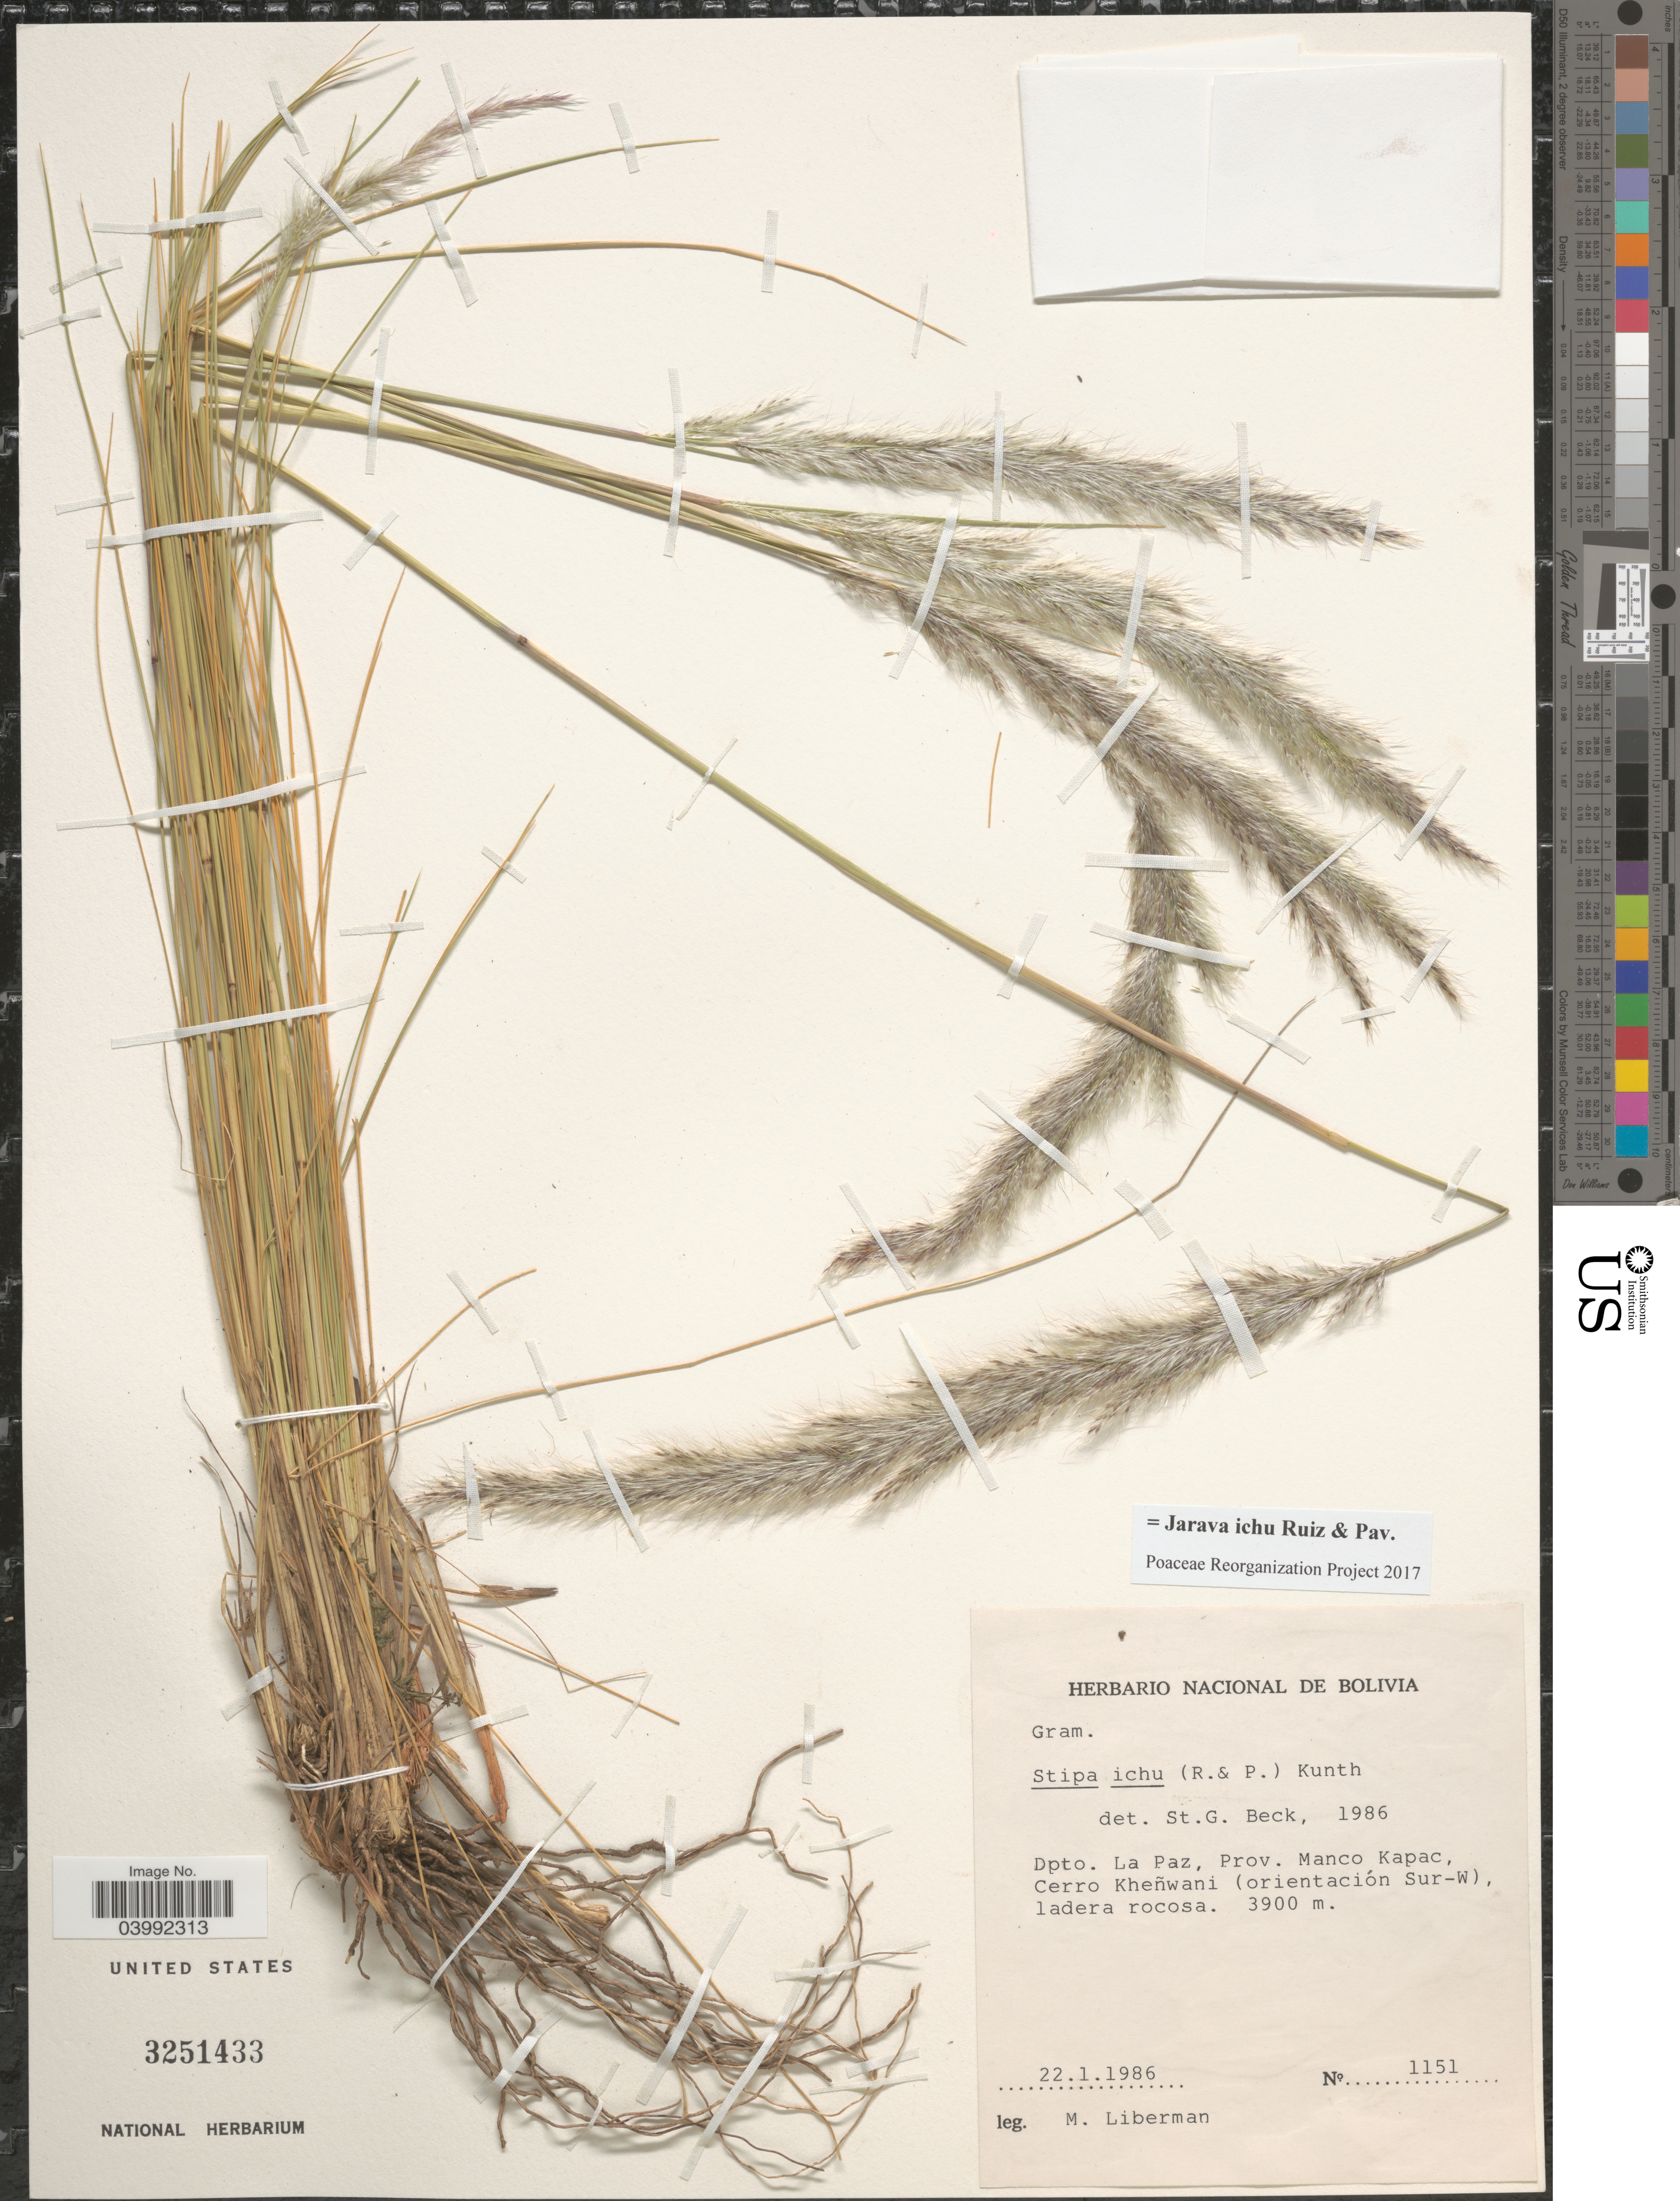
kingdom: Plantae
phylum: Tracheophyta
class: Liliopsida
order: Poales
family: Poaceae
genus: Jarava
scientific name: Jarava ichu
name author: Ruiz & Pav.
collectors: M. Liberman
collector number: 1151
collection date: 1986-01-22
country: Bolivia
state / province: La Paz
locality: Dpto. La Paz, Prov. Manco Kapac, Cerro Kheñwani (orientación Sur-W).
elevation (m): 3900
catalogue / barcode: US 3251433